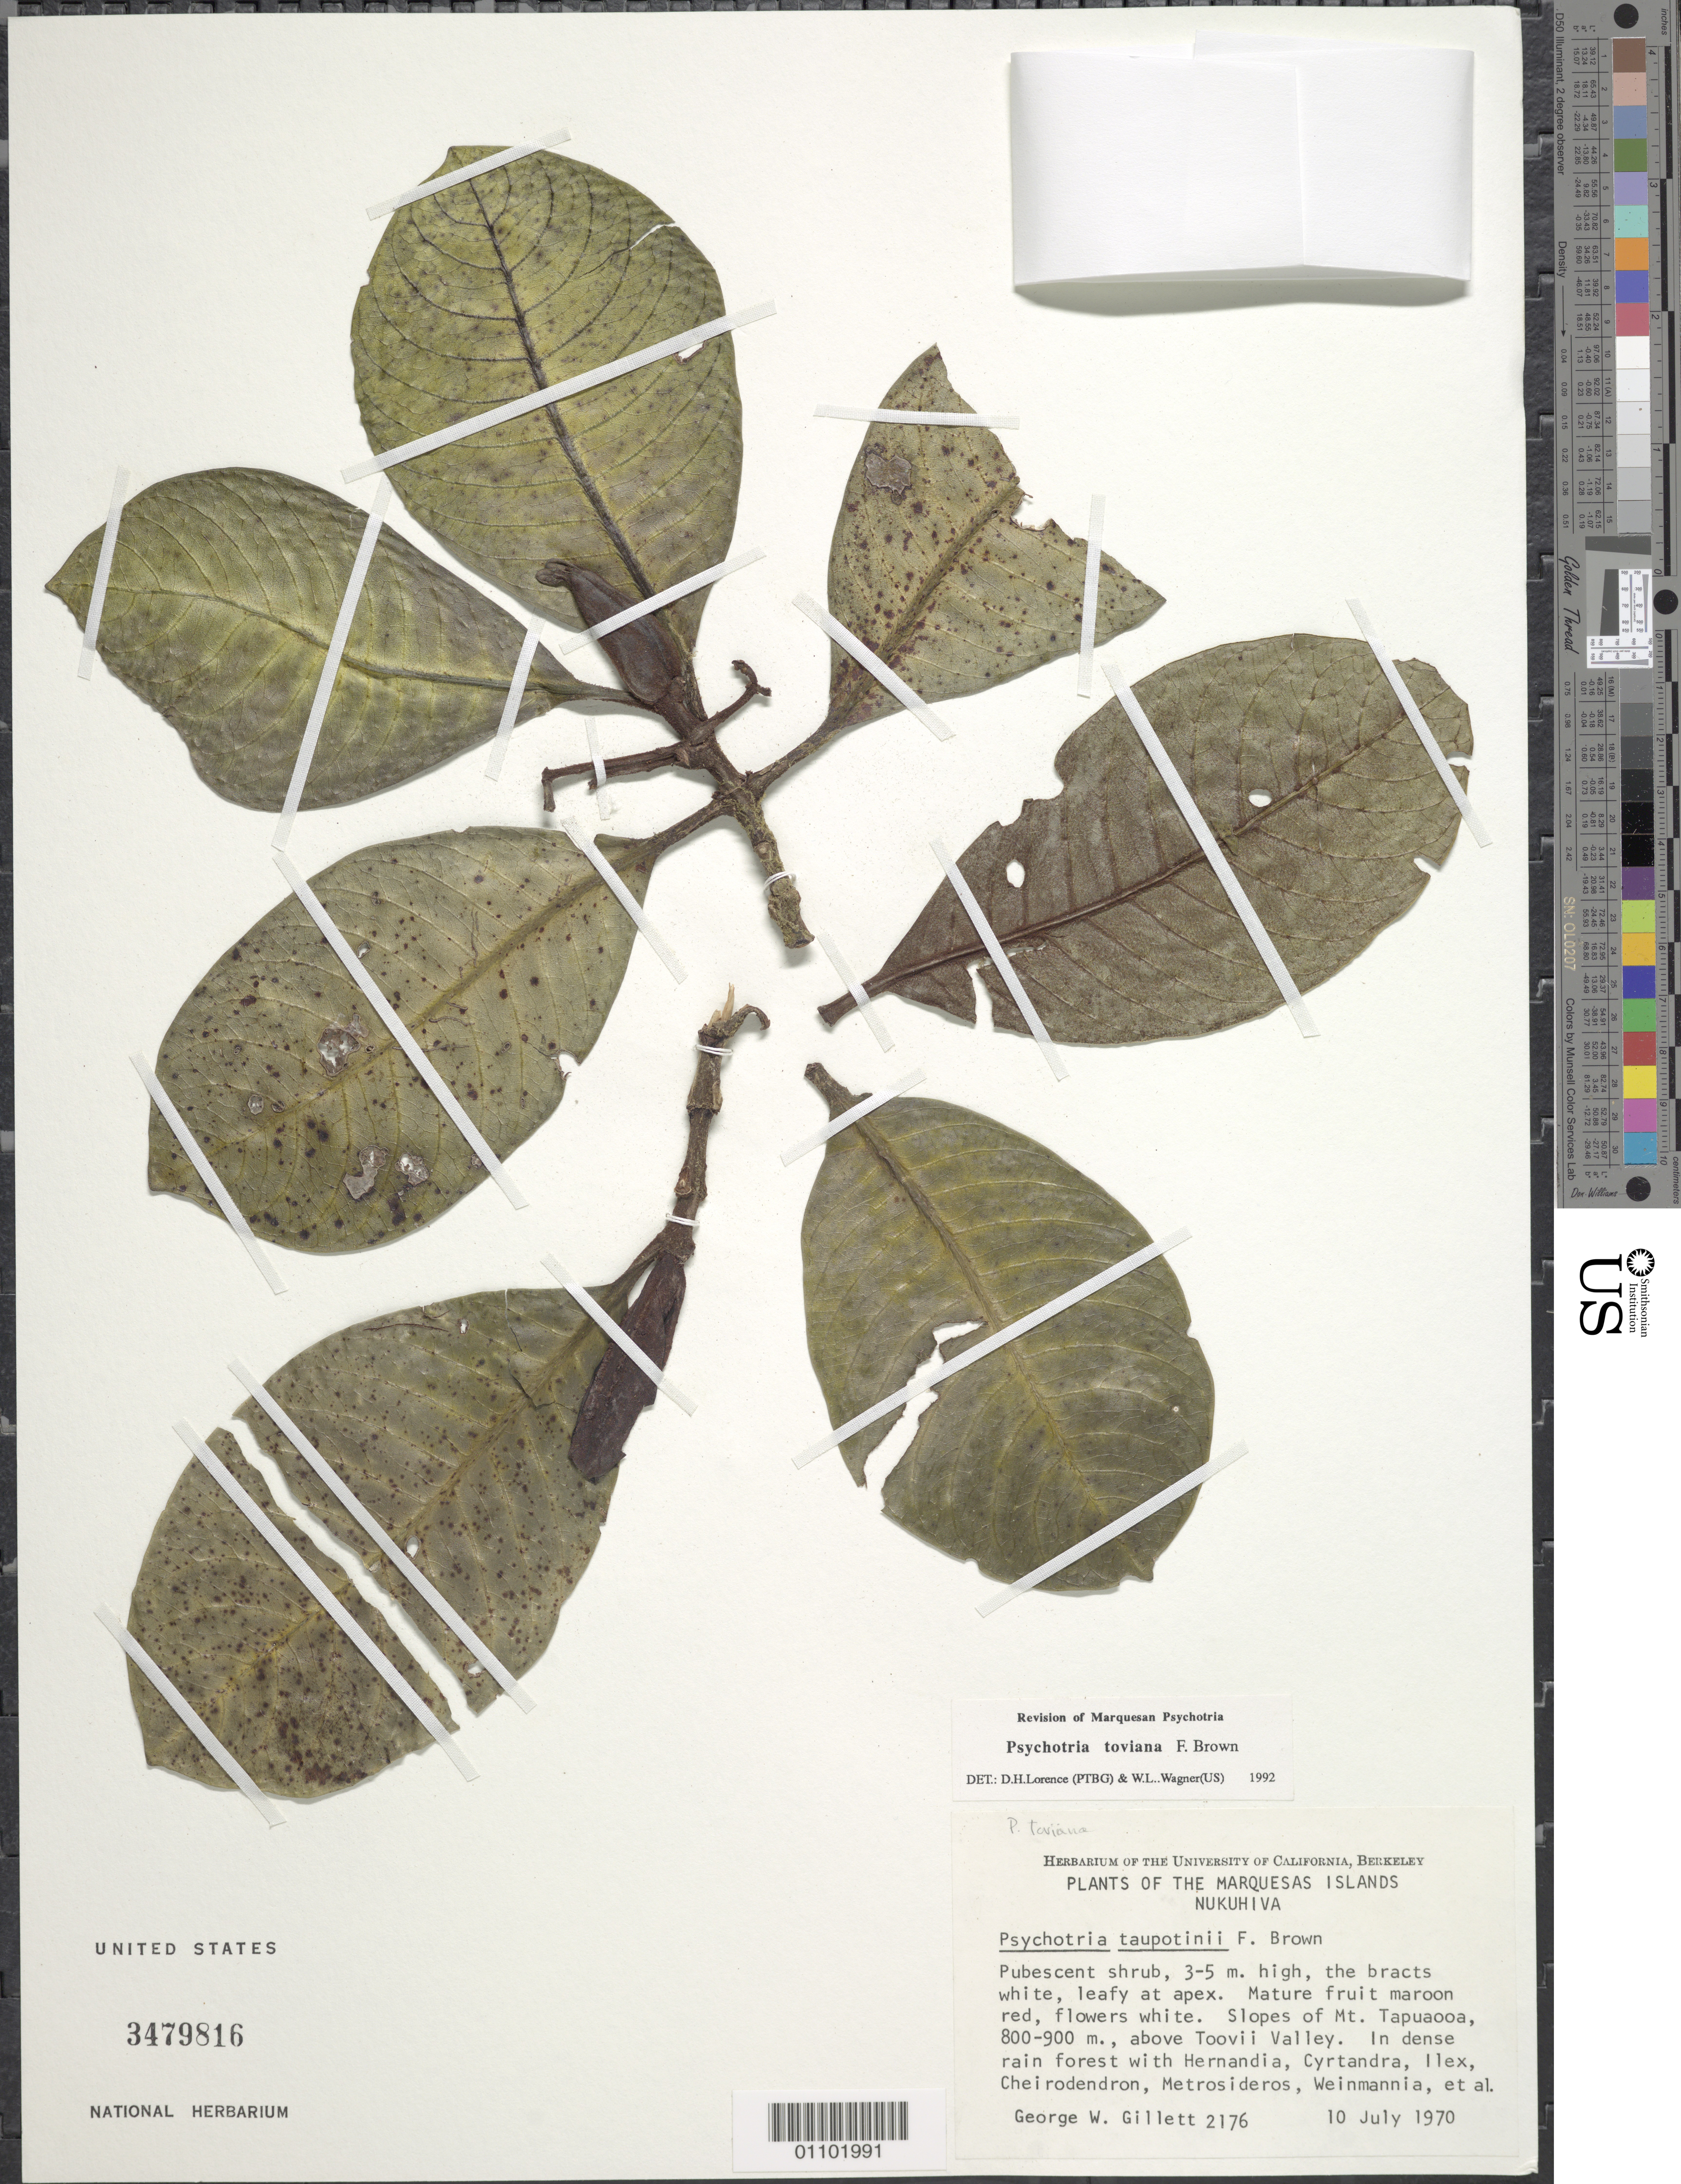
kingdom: Plantae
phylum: Tracheophyta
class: Magnoliopsida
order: Gentianales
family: Rubiaceae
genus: Psychotria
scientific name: Psychotria toviana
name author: F. Br.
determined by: Lorence, David H.; Wagner, W. H.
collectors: G. Gillett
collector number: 2176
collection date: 1970-07-10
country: French Polynesia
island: Nuku Hiva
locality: slopes of Mt. Tapuaooa, above Toovii Valley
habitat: In dense rain forest with Hernandia, Cyrtandra, Ilex, Cheirodendron, Metrosideros, Weinmannia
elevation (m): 800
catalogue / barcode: US 3479816